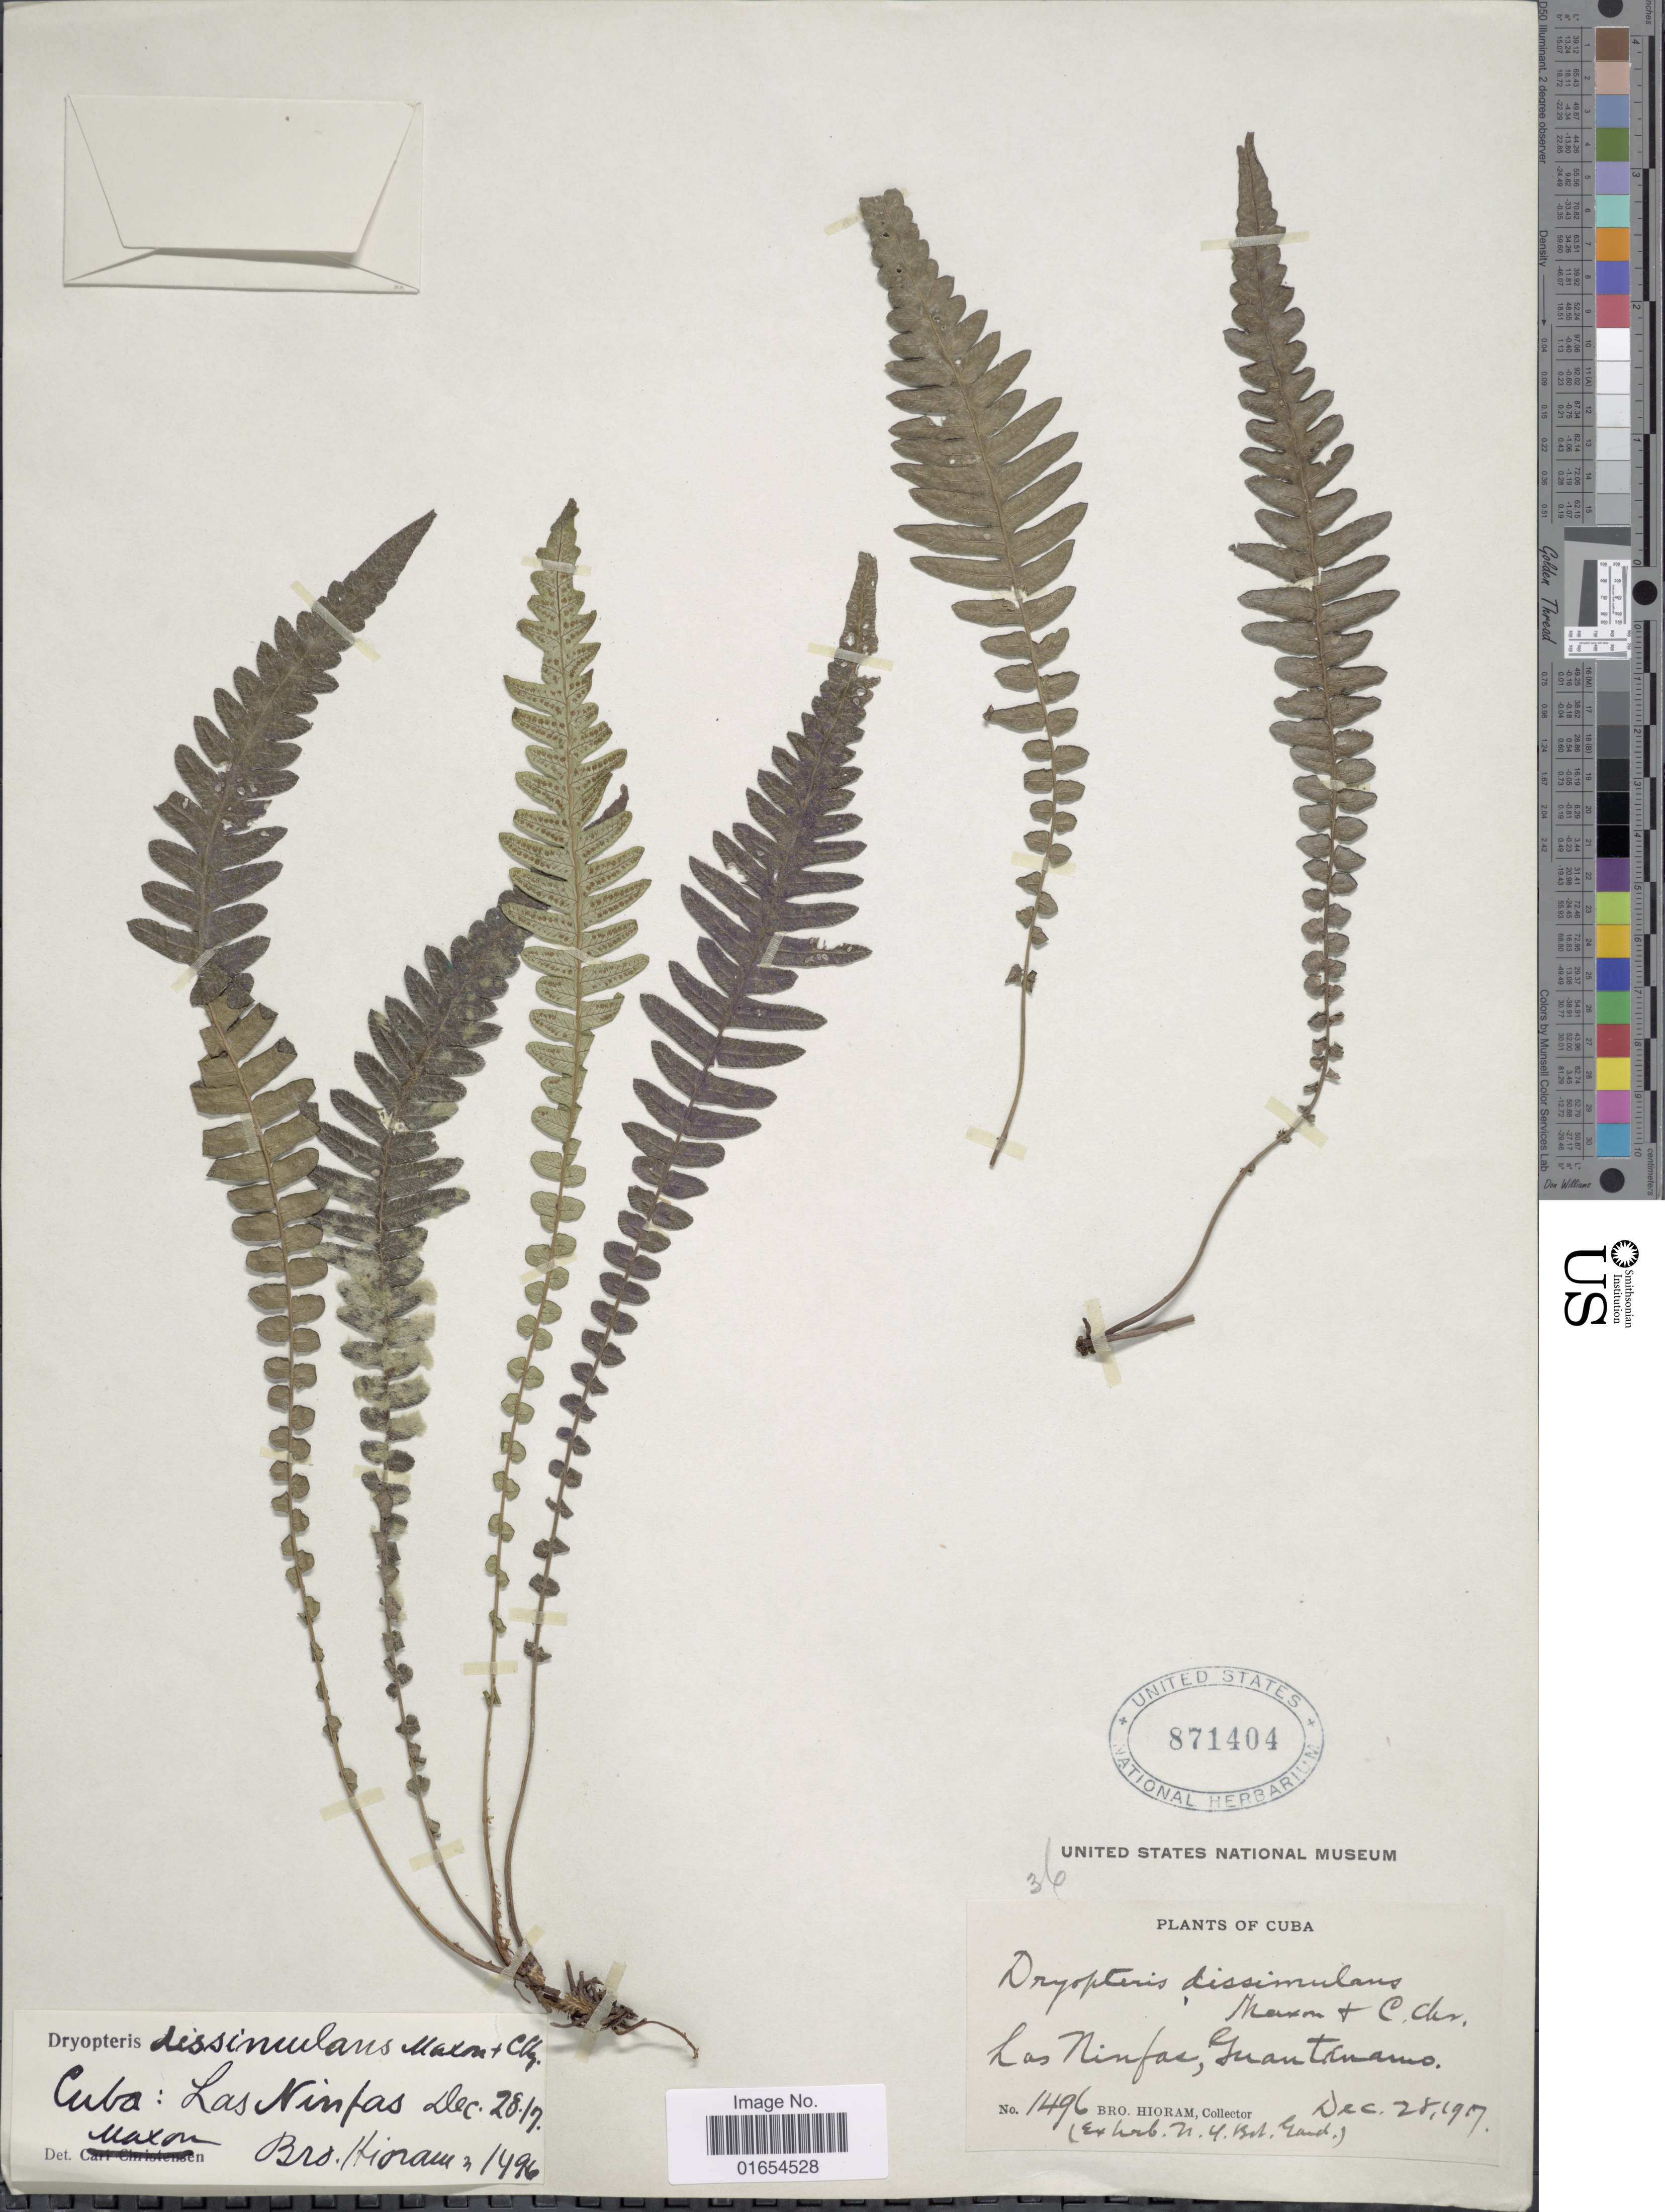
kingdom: Plantae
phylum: Tracheophyta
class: Polypodiopsida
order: Polypodiales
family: Thelypteridaceae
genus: Goniopteris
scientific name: Goniopteris dissimulans (Maxon & C. Chr.) comb. nov., ined 2015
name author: (Maxon & C. Chr.)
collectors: Bro. Hioram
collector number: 1496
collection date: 1917-12-28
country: Cuba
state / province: Guantánamo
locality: Las Ninfas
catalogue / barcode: US 871404